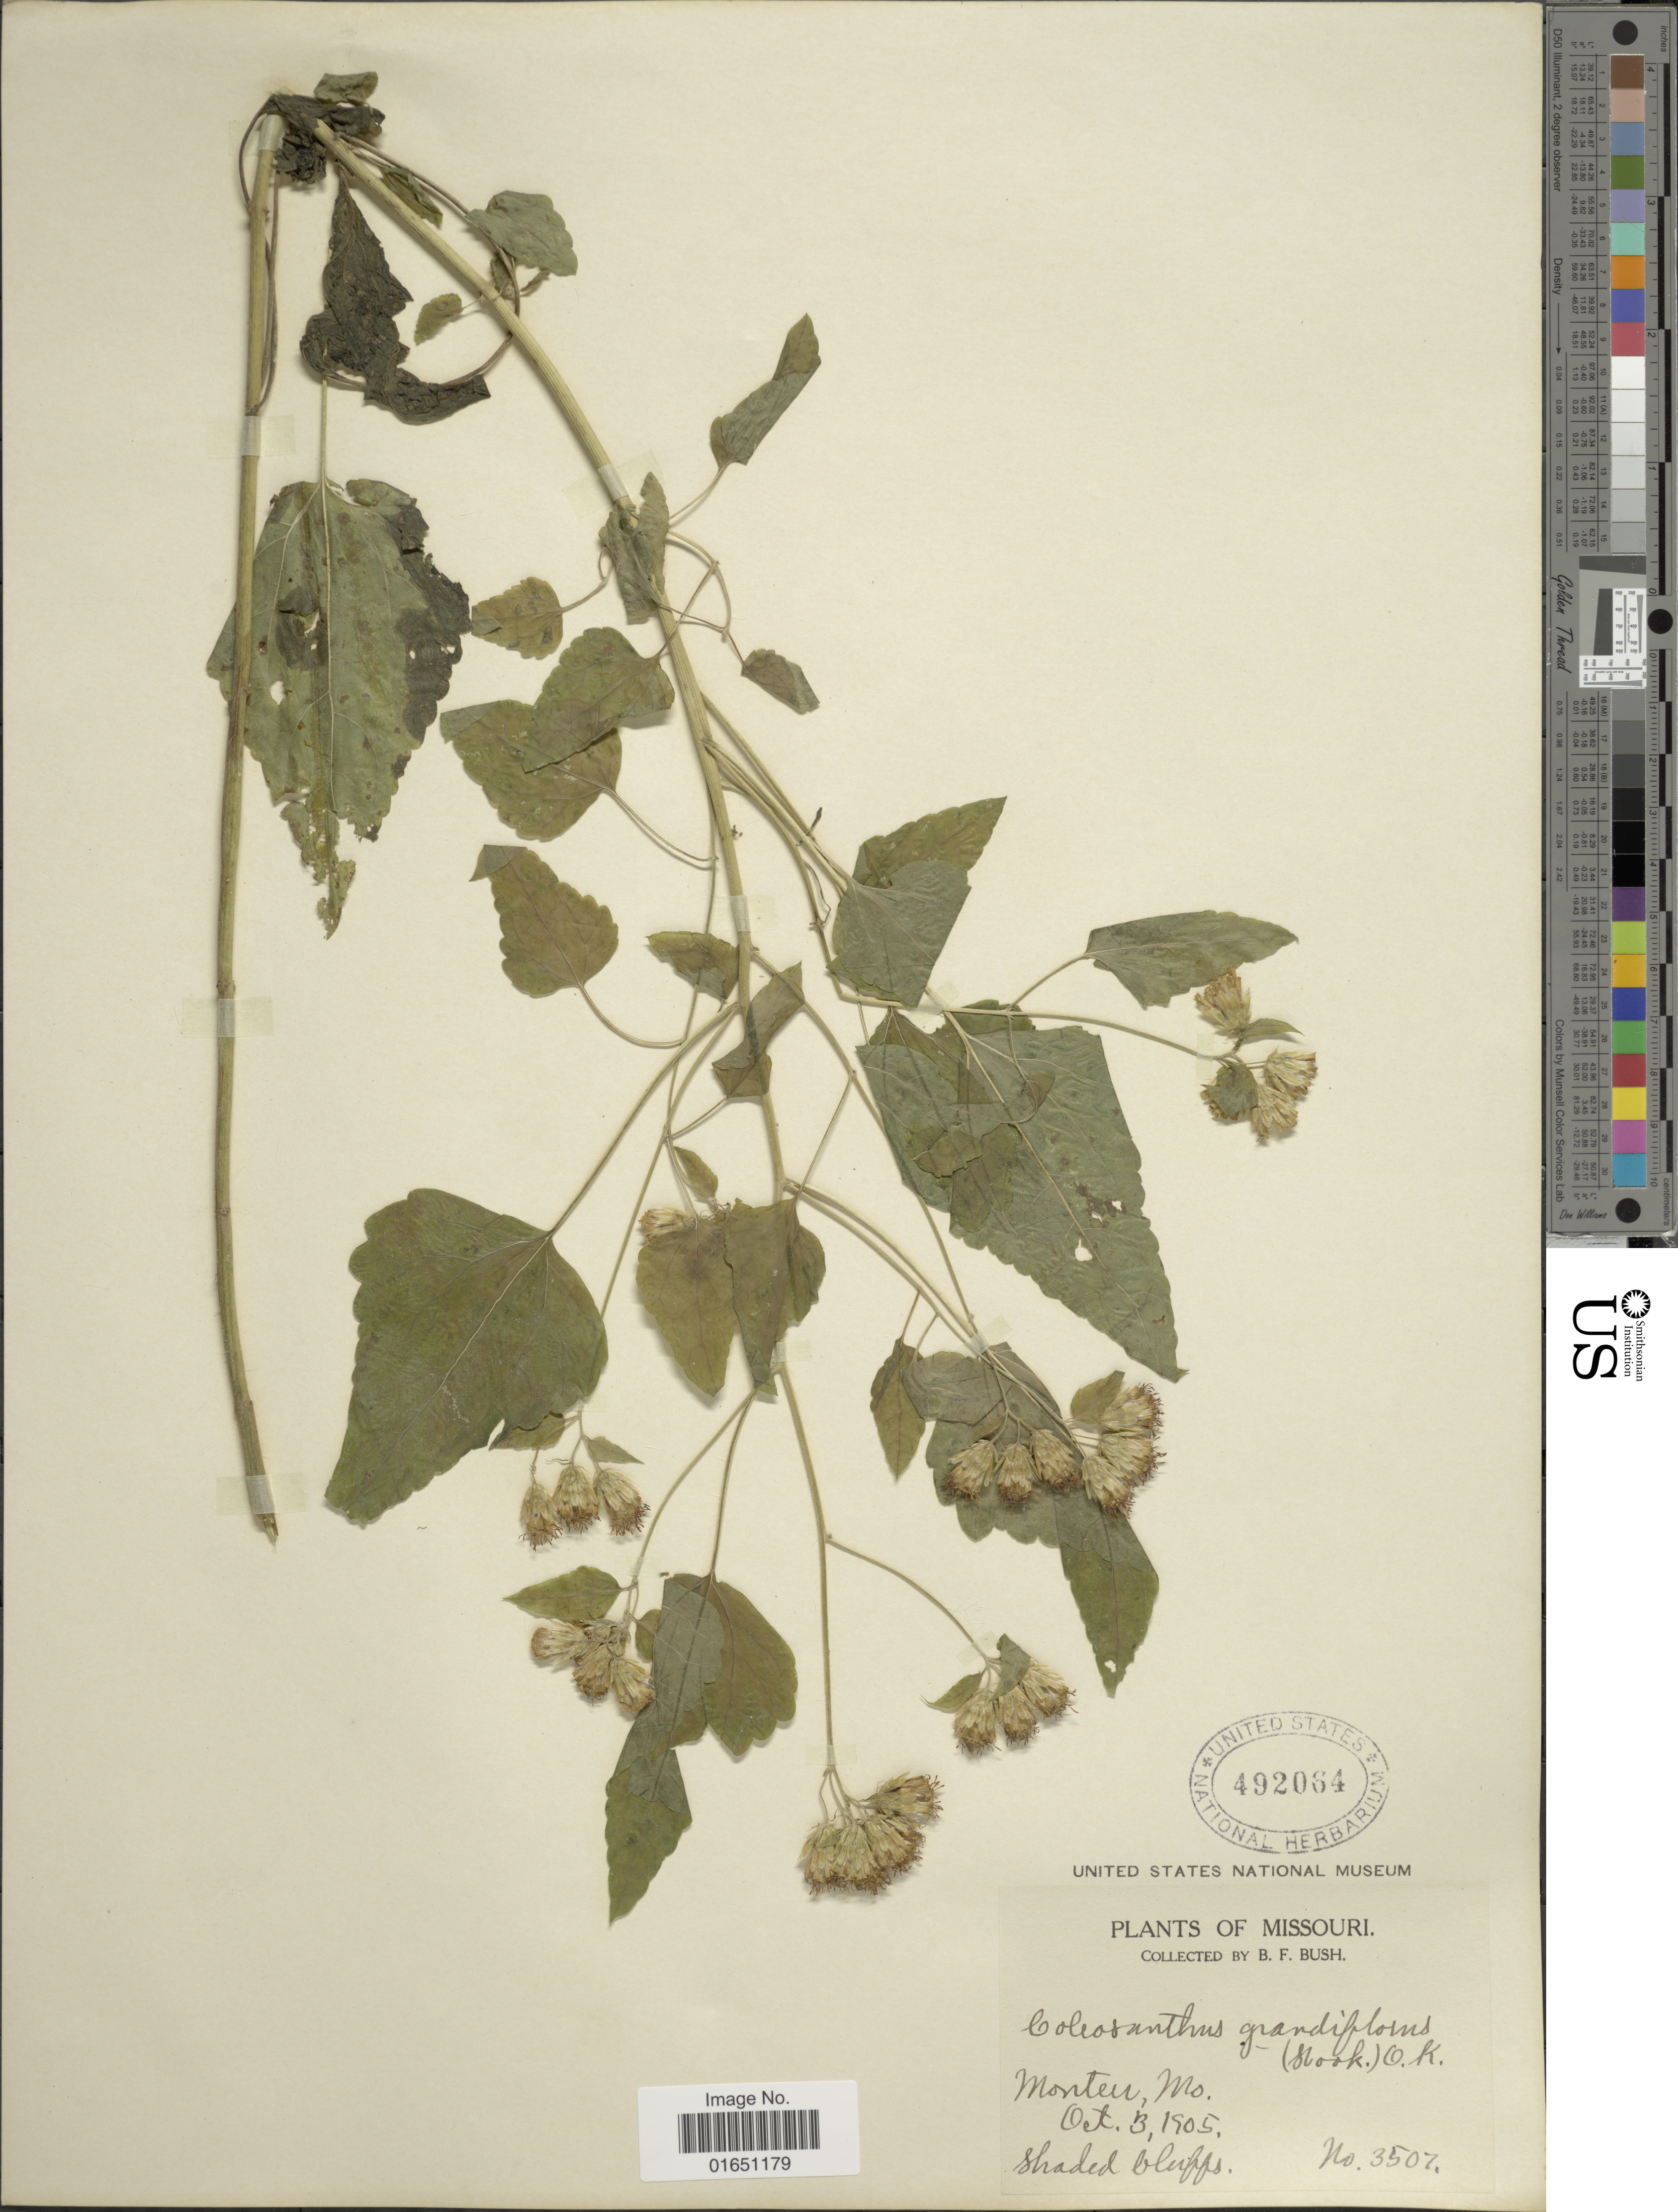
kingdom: Plantae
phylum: Tracheophyta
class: Magnoliopsida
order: Asterales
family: Asteraceae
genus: Brickellia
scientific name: Brickellia grandiflora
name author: (Hook.) Nutt.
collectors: B. F. Bush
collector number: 3507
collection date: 1905-10-13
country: United States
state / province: Missouri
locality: Monteer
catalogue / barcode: US 492064